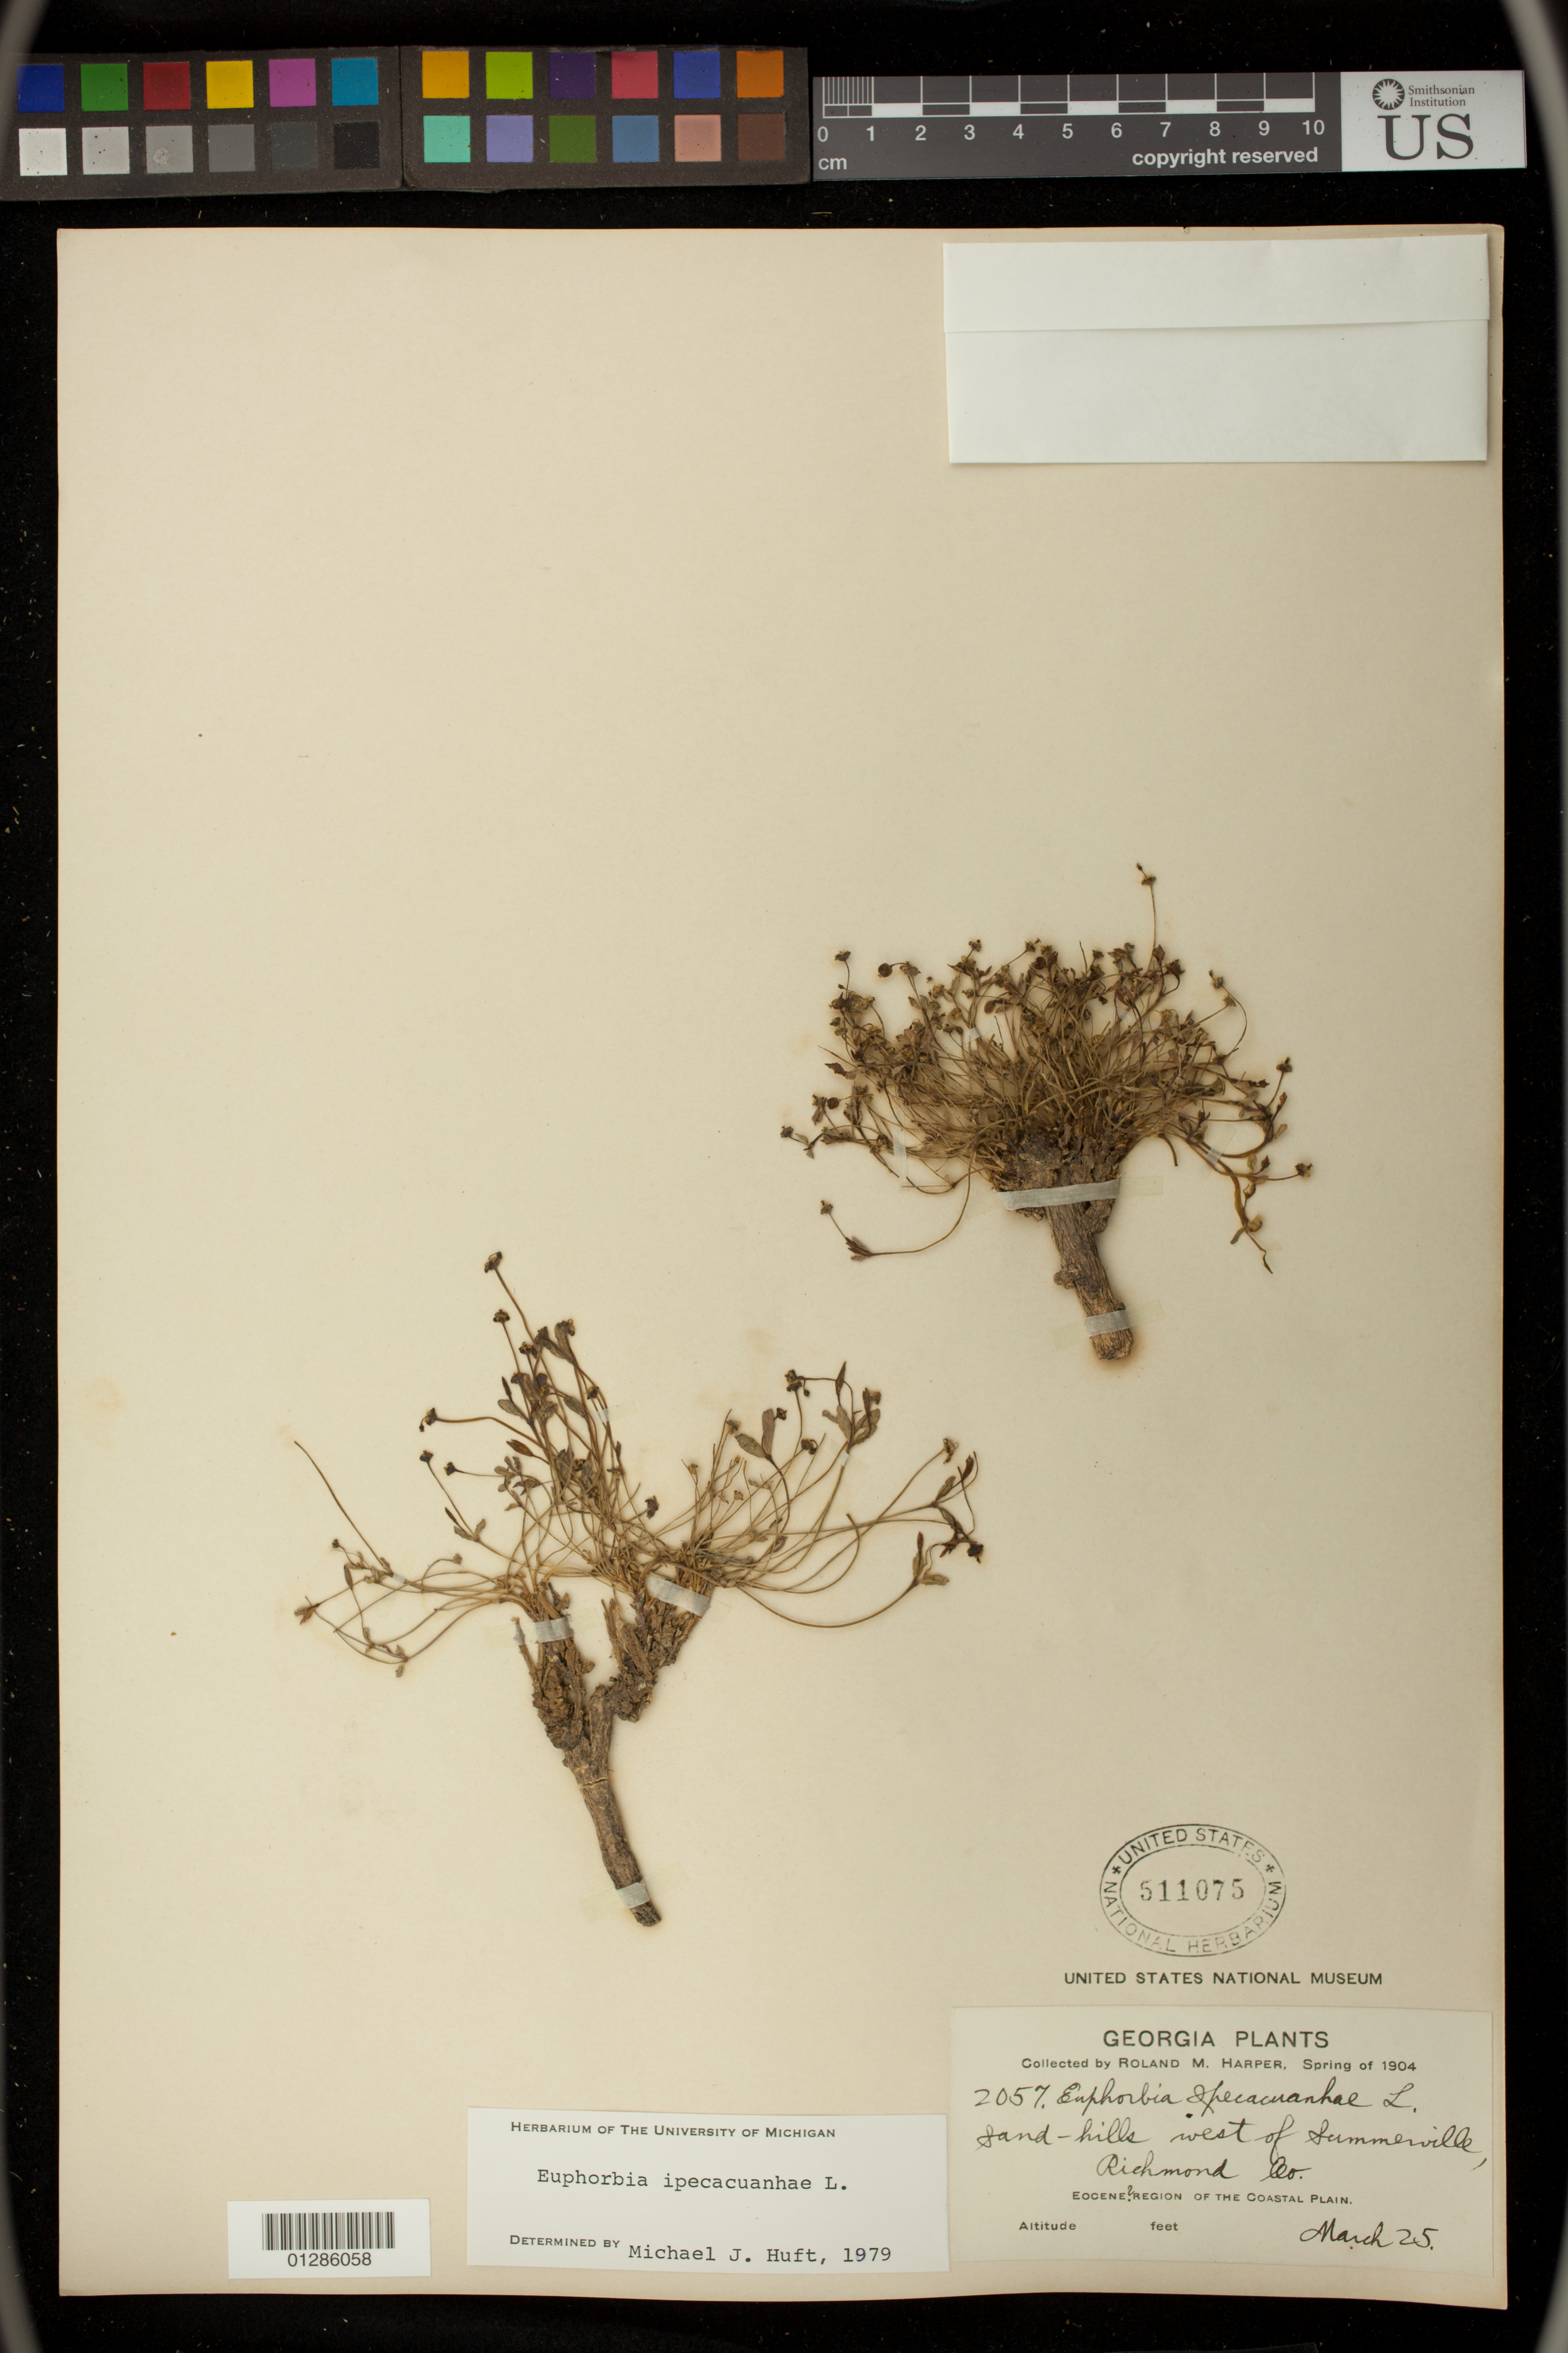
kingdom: Plantae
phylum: Tracheophyta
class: Magnoliopsida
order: Malpighiales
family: Euphorbiaceae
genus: Euphorbia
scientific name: Euphorbia ipecacuanhae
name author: L.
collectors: R. M. Harper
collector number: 2057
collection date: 1904-03-25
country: United States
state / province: Georgia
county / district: Richmond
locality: Sand-hills, west of Summerville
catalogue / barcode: US 511075